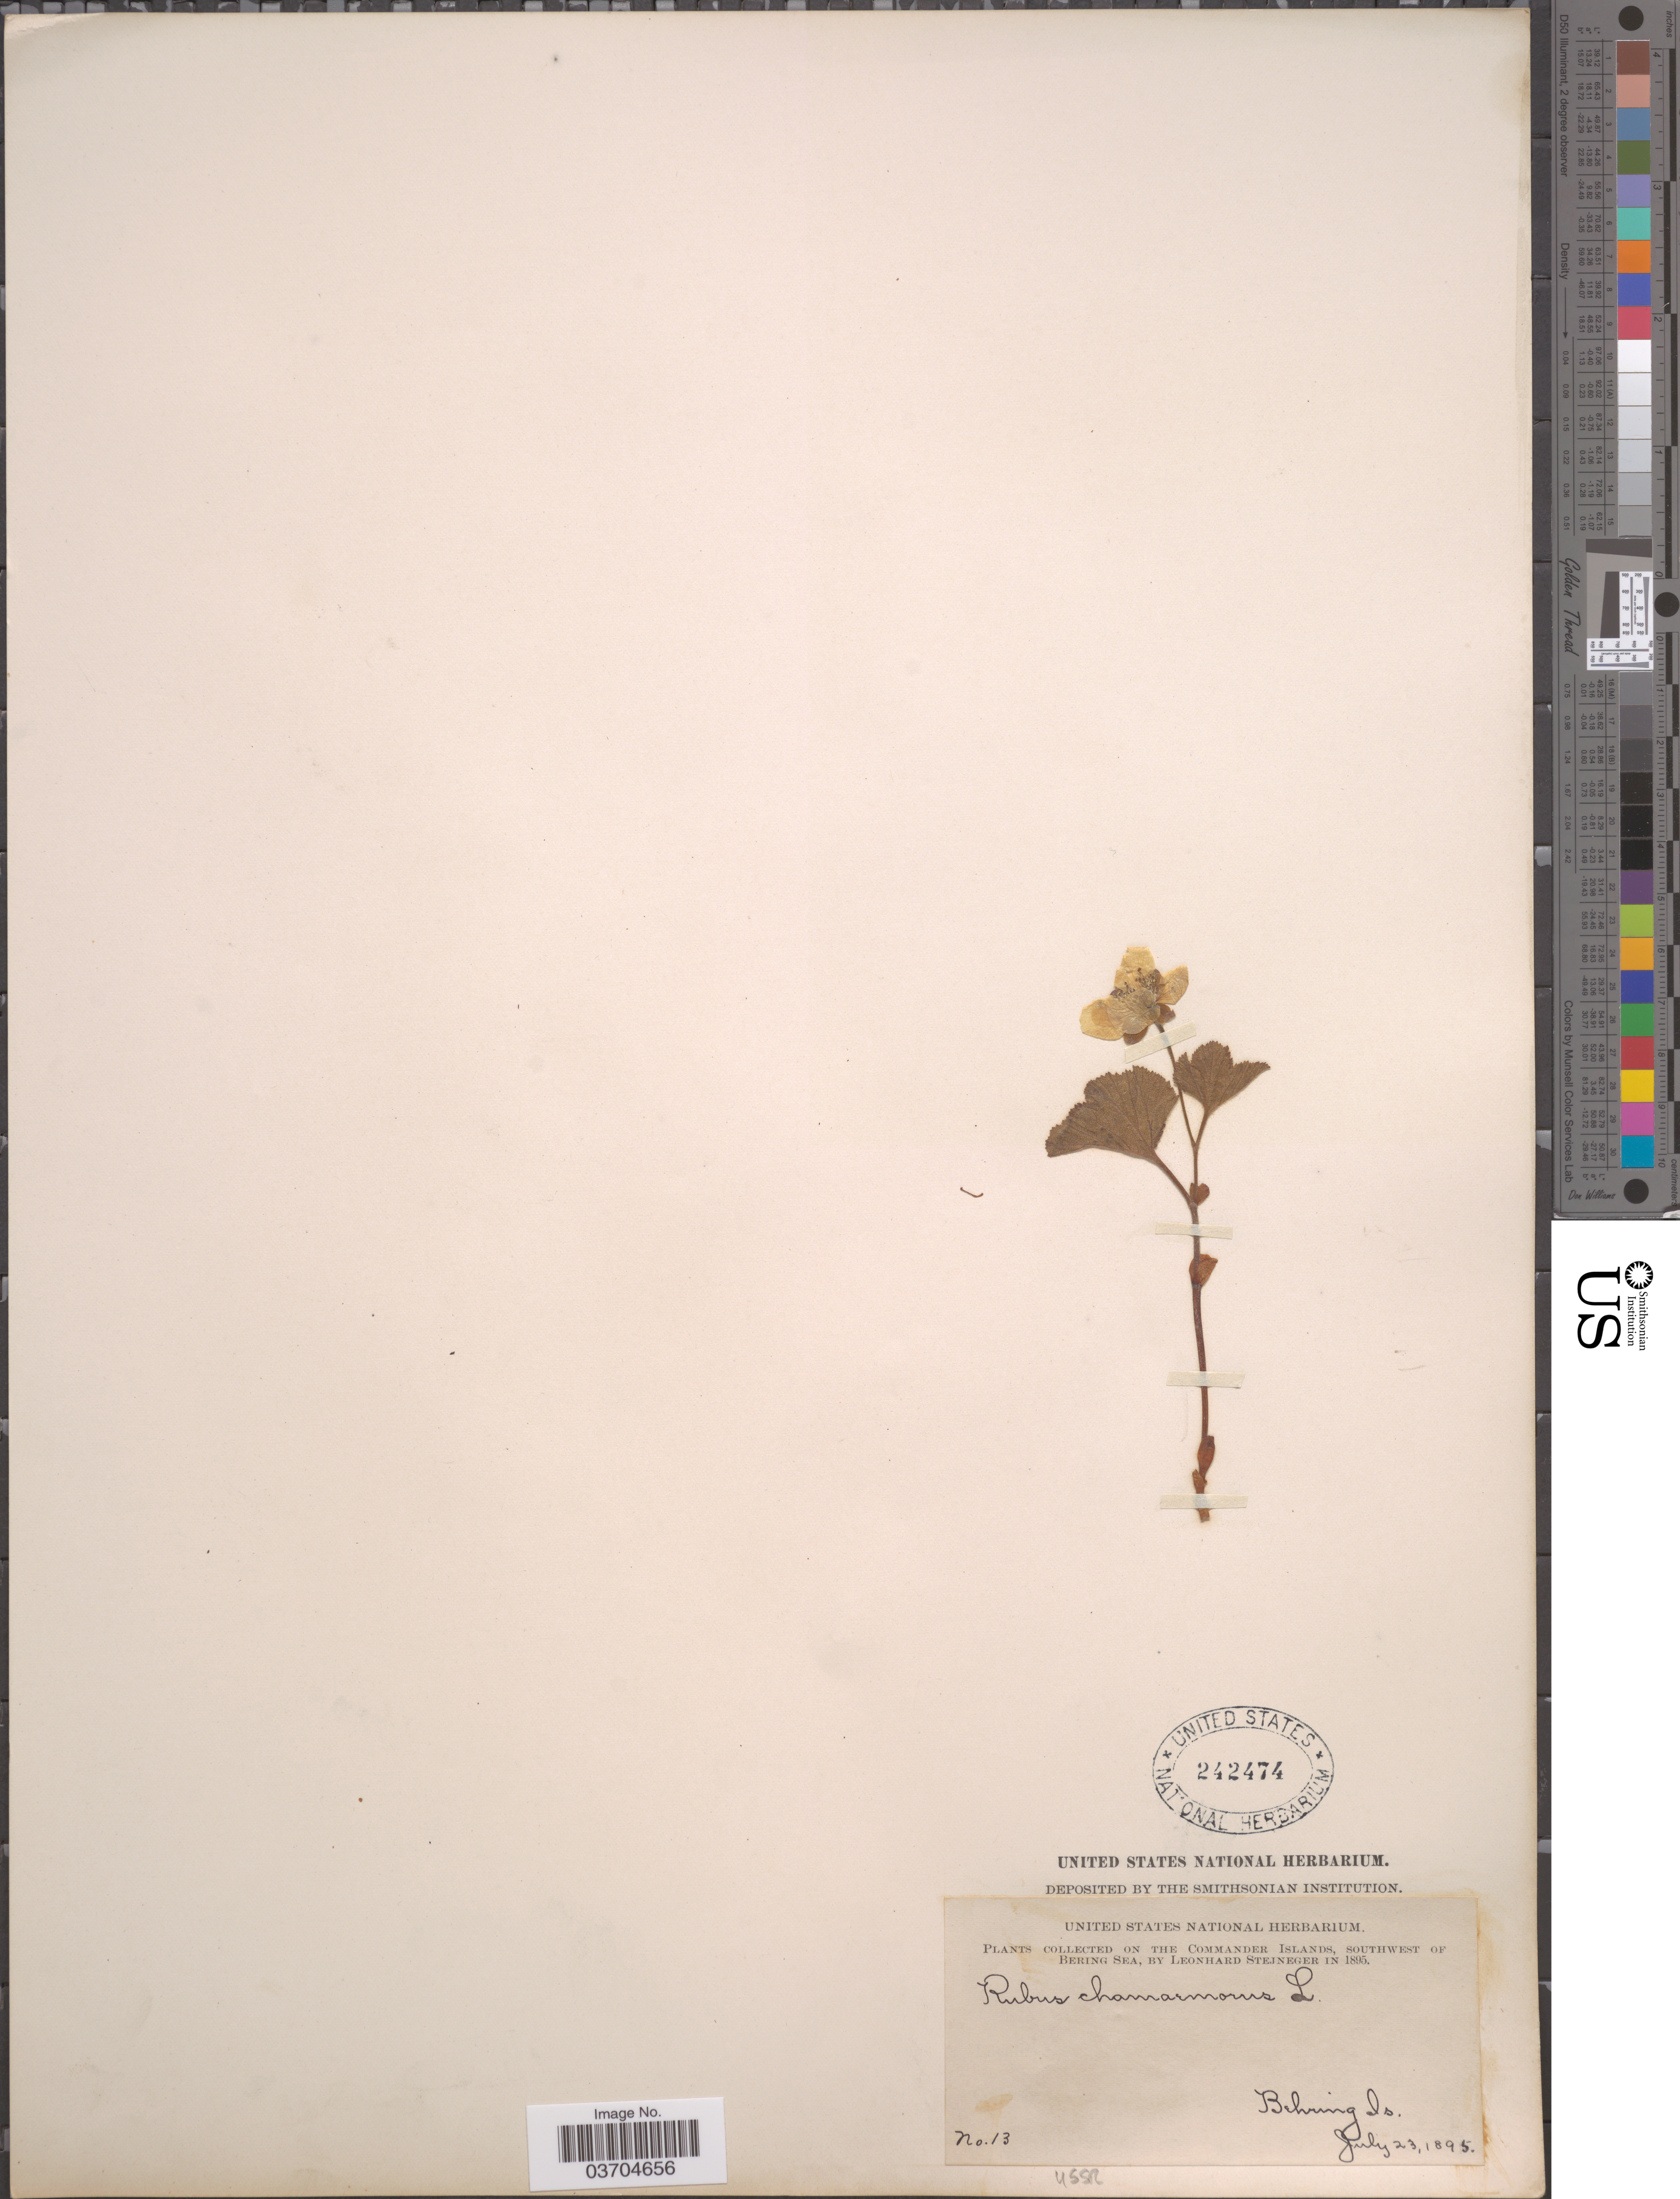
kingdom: Plantae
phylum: Tracheophyta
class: Magnoliopsida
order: Rosales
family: Rosaceae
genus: Rubus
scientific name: Rubus chamaemorus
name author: L.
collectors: L. Stejneger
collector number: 13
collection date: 1895-07-23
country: Russian Federation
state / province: Kamchatka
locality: On the Commander Islands, southwest of Bering Sea. Behring Is.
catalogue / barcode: US 242474